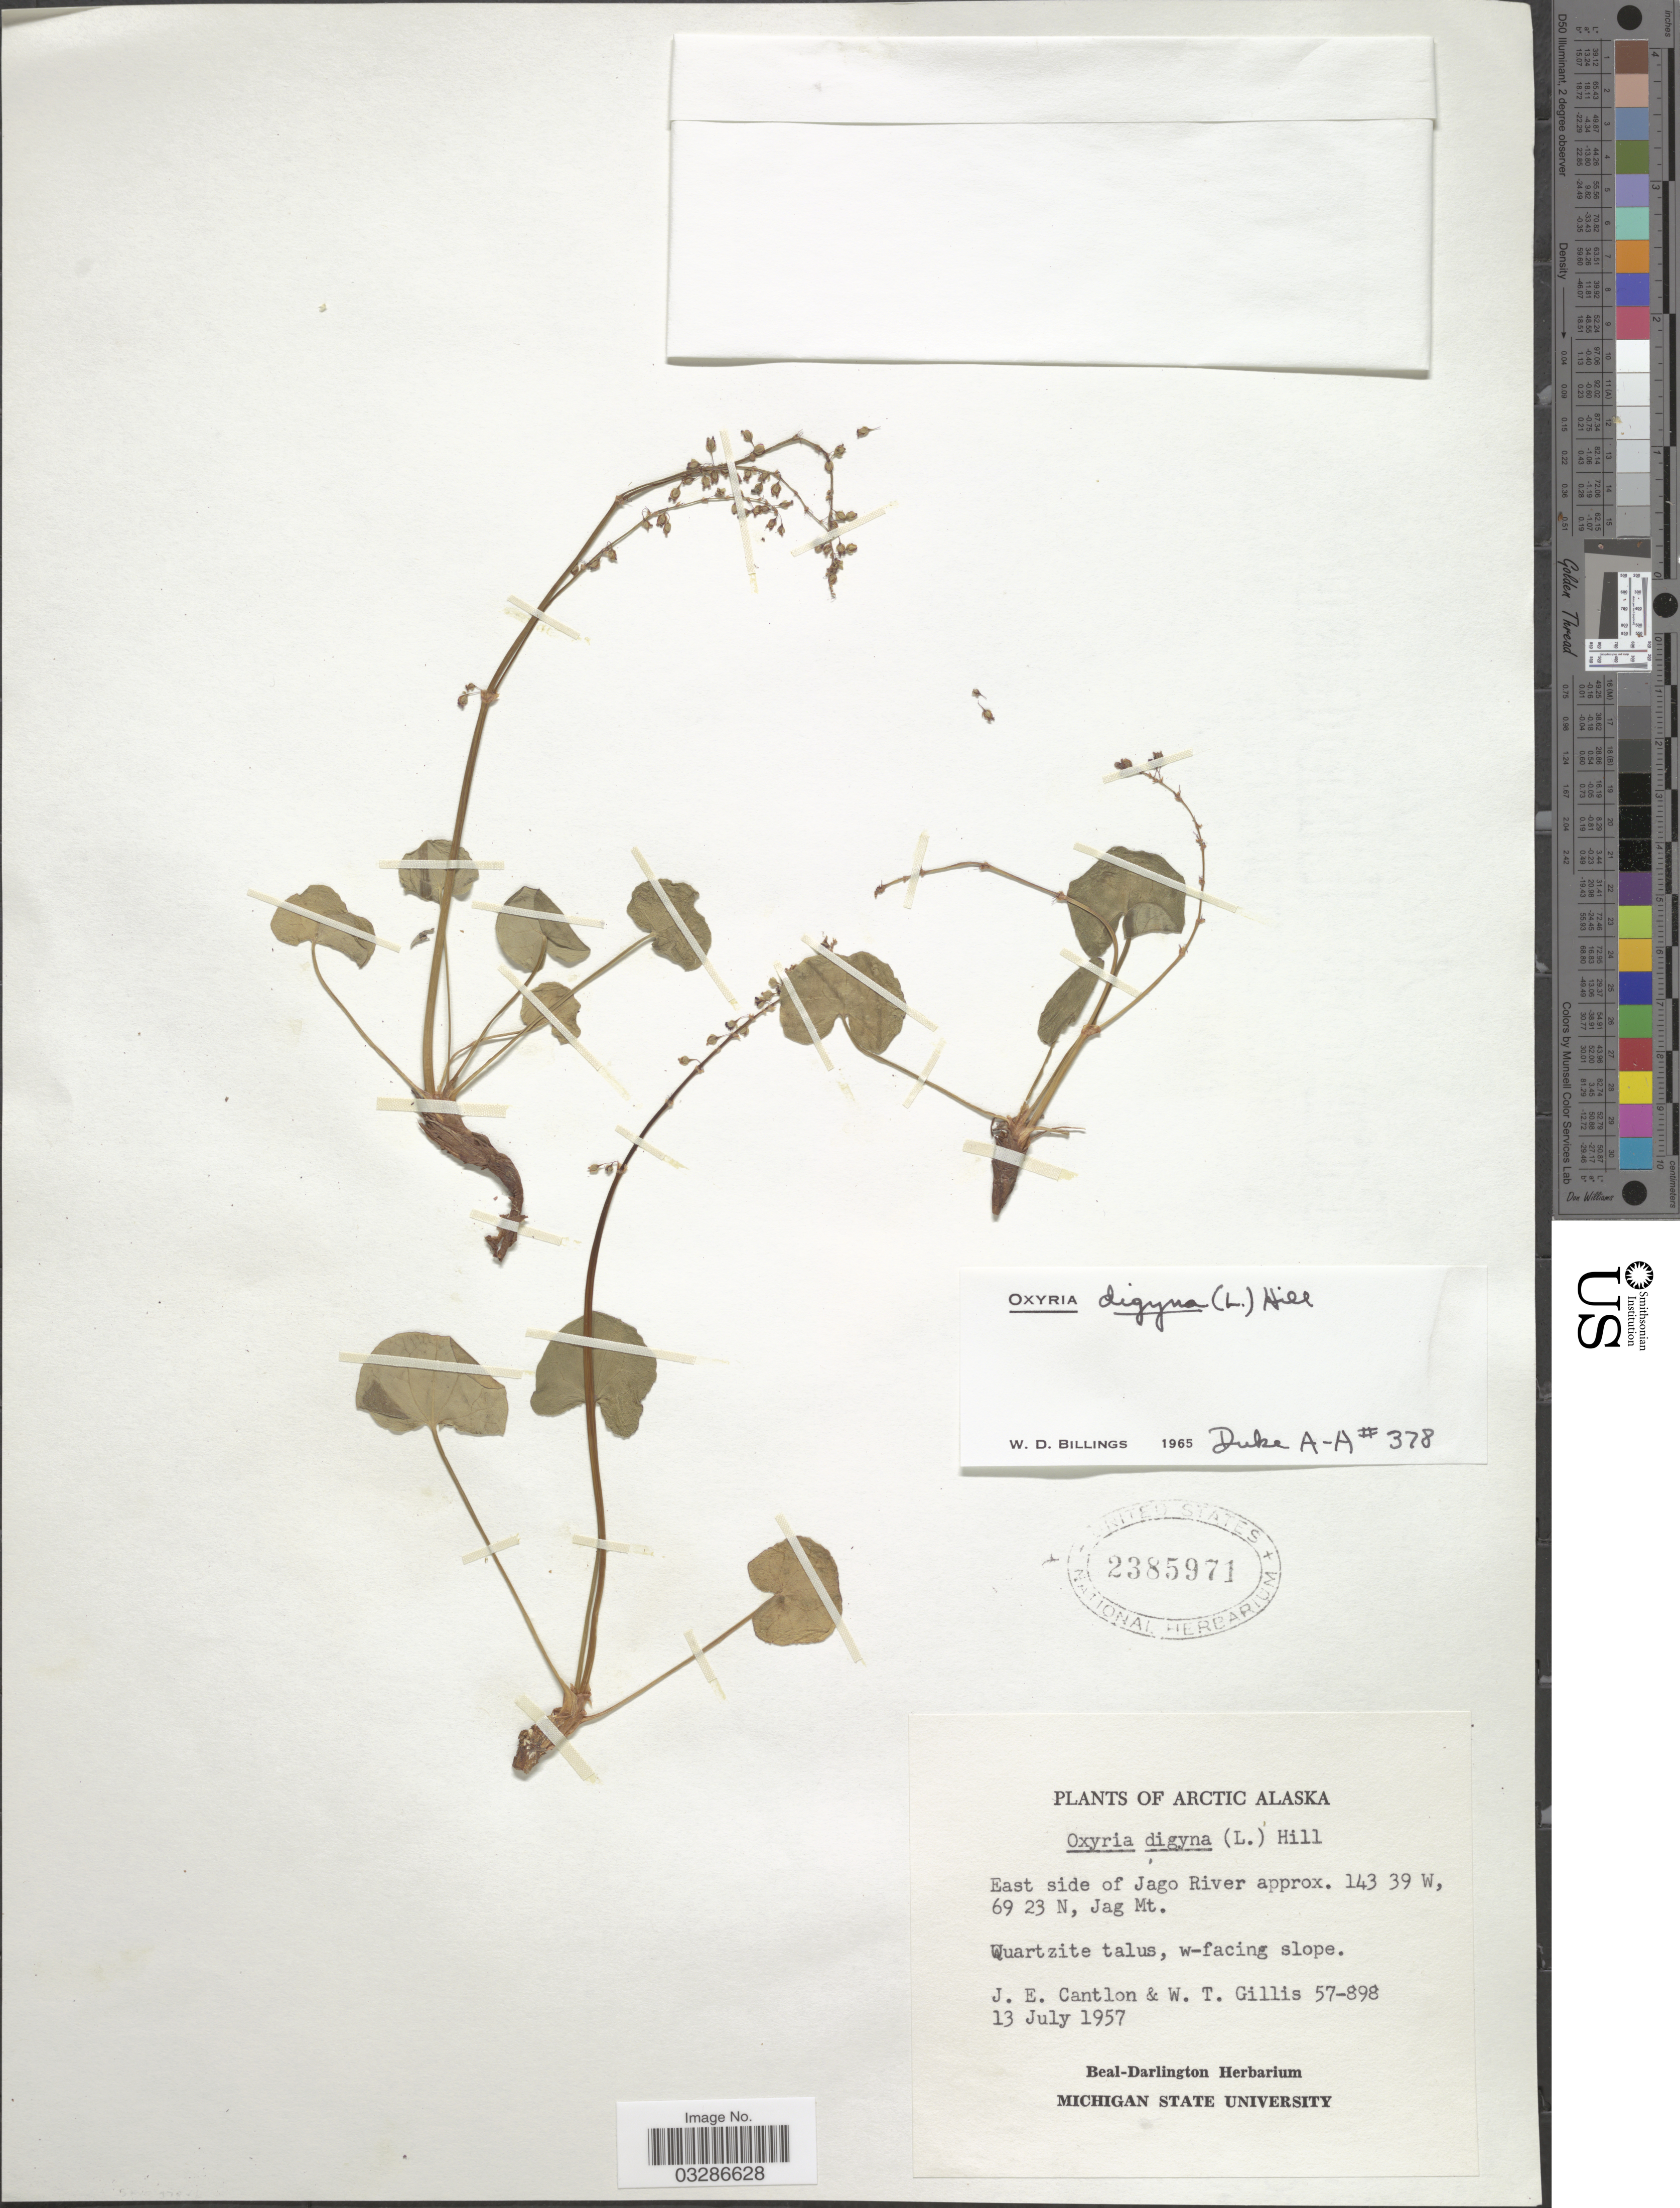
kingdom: Plantae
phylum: Tracheophyta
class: Magnoliopsida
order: Caryophyllales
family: Polygonaceae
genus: Oxyria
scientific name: Oxyria digyna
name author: (L.) Hill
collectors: J. Cantlon & W. T. Gillis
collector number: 57-898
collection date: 1957-07-13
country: United States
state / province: Alaska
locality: Arctic Alaska, East side of Jago River, Jag Mt., Quartzite talus, w-facing slope.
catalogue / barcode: US 2385971